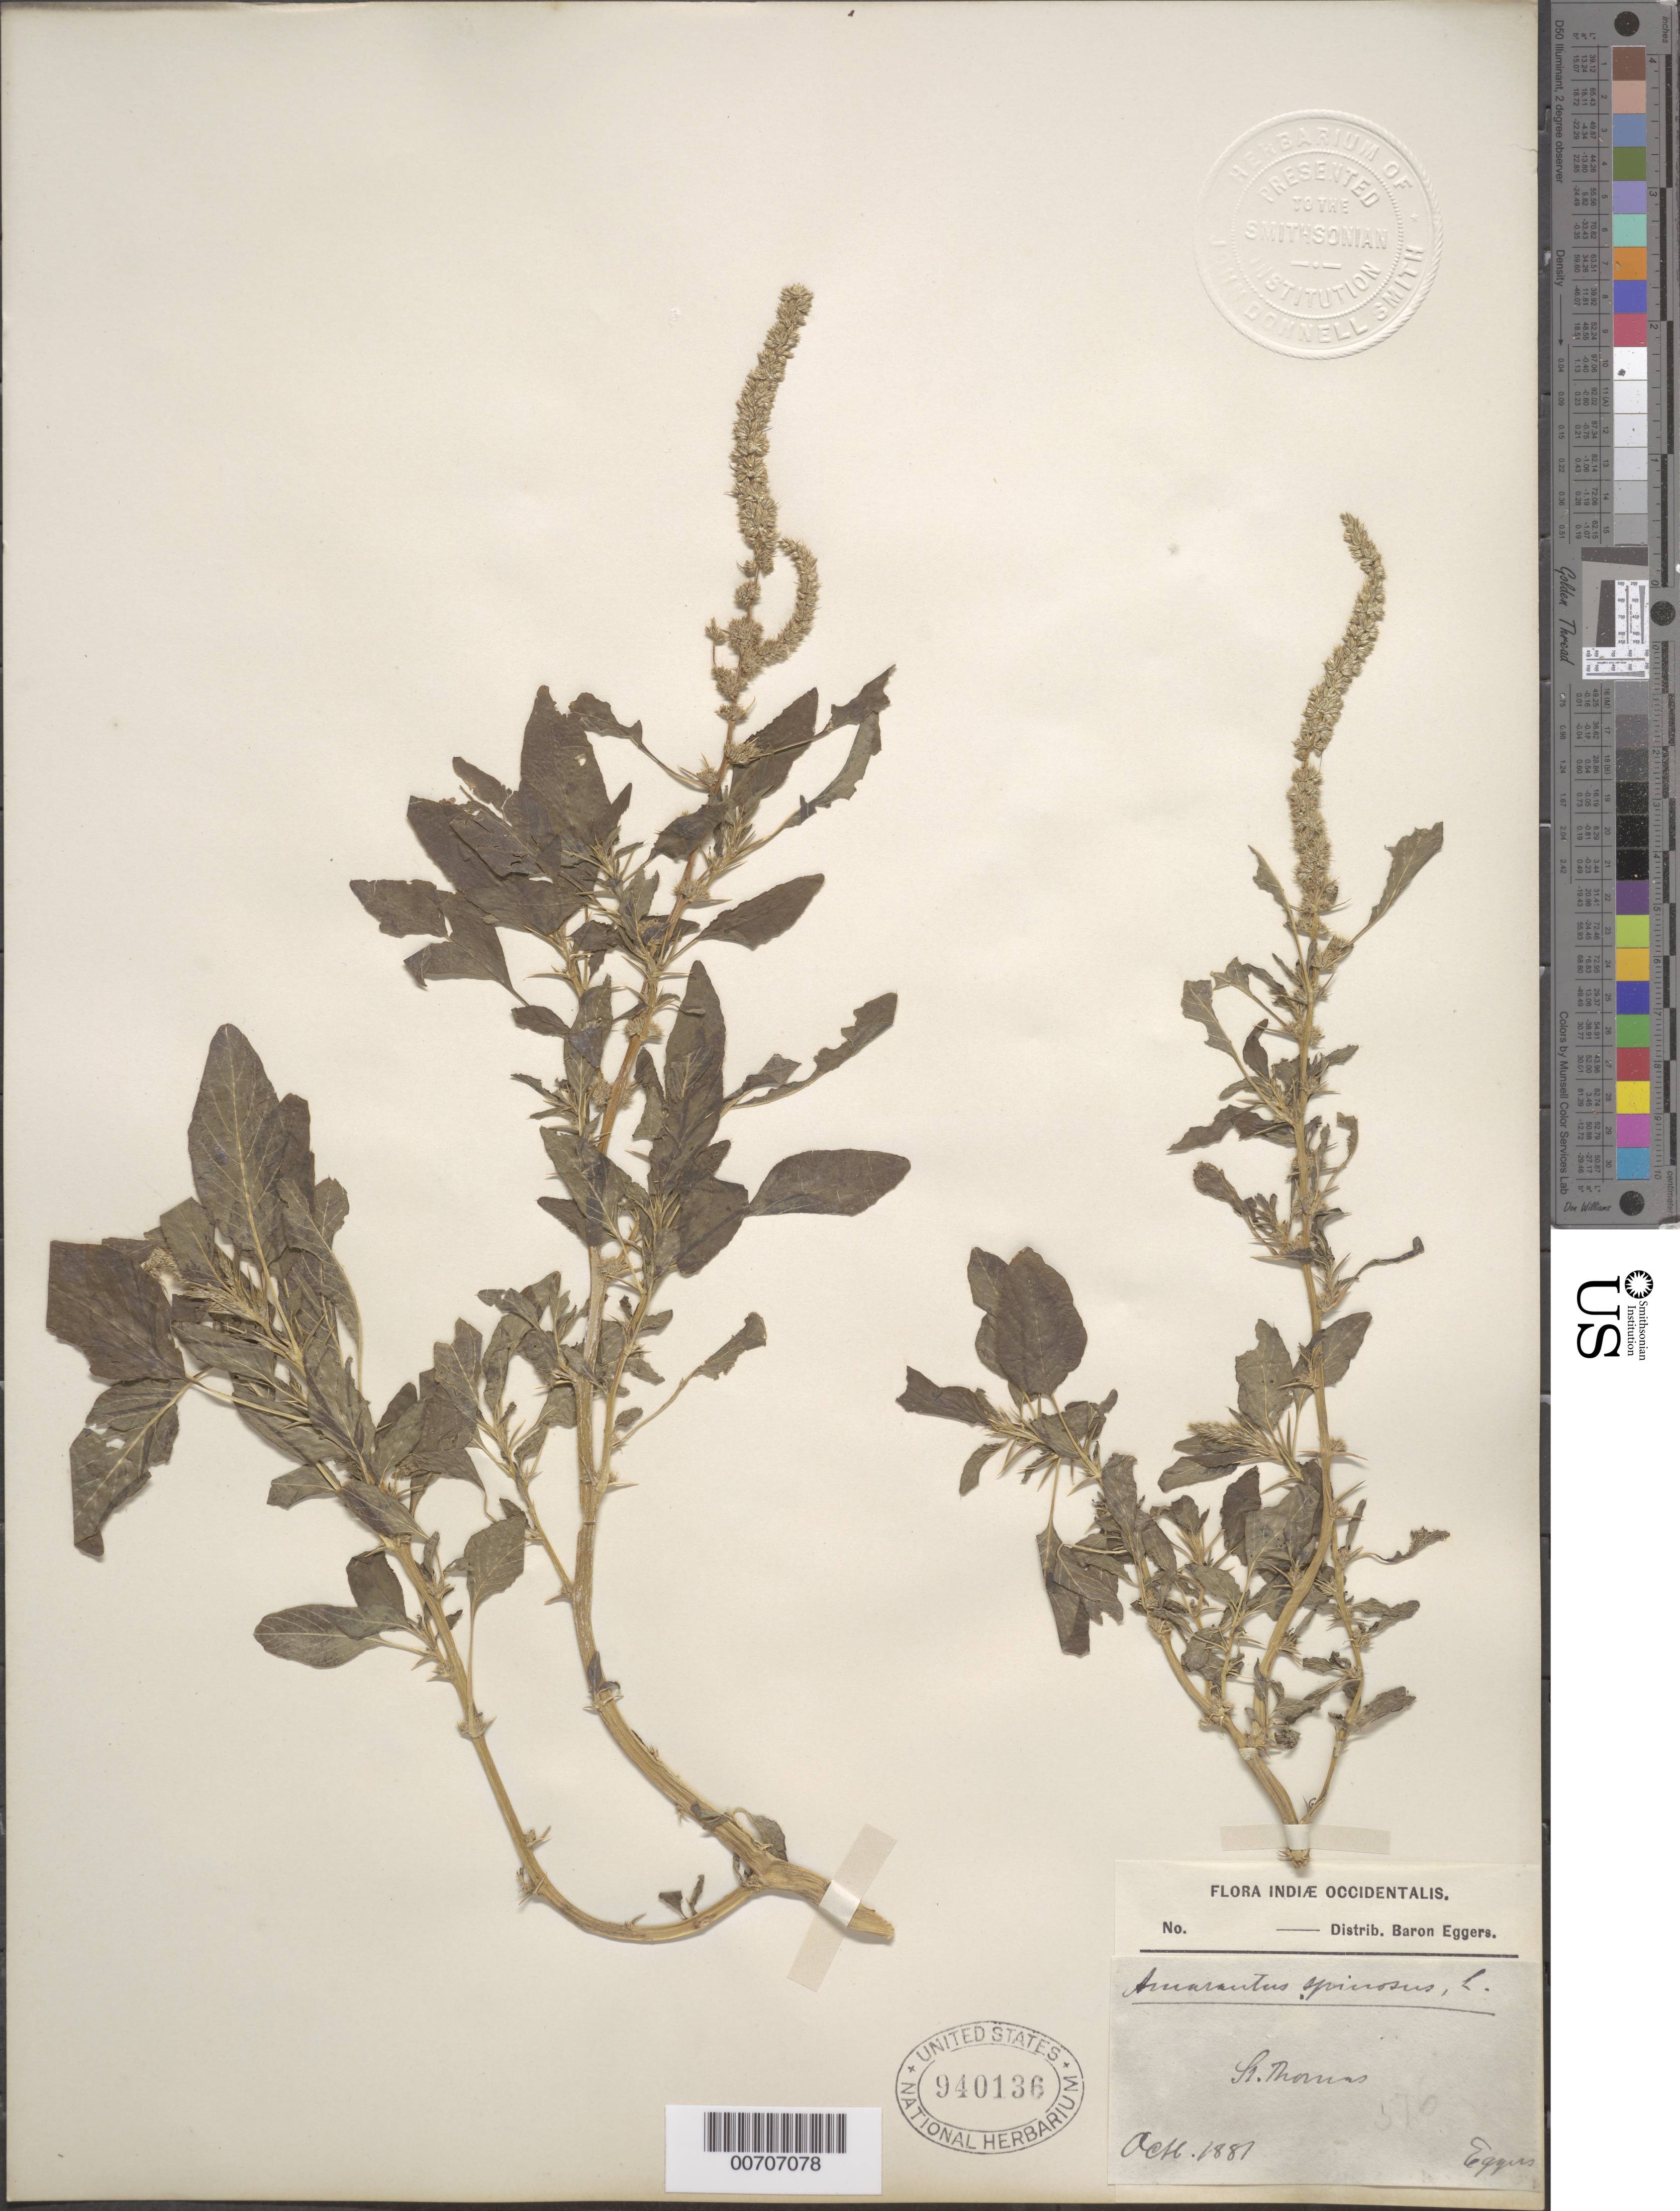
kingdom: Plantae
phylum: Tracheophyta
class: Magnoliopsida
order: Caryophyllales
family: Amaranthaceae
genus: Amaranthus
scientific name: Amaranthus spinosus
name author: L.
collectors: H. F. A. von Eggers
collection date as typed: Oct 1881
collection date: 1881-10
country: U.S. Virgin Islands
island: St. Thomas Island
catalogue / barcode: US 940136